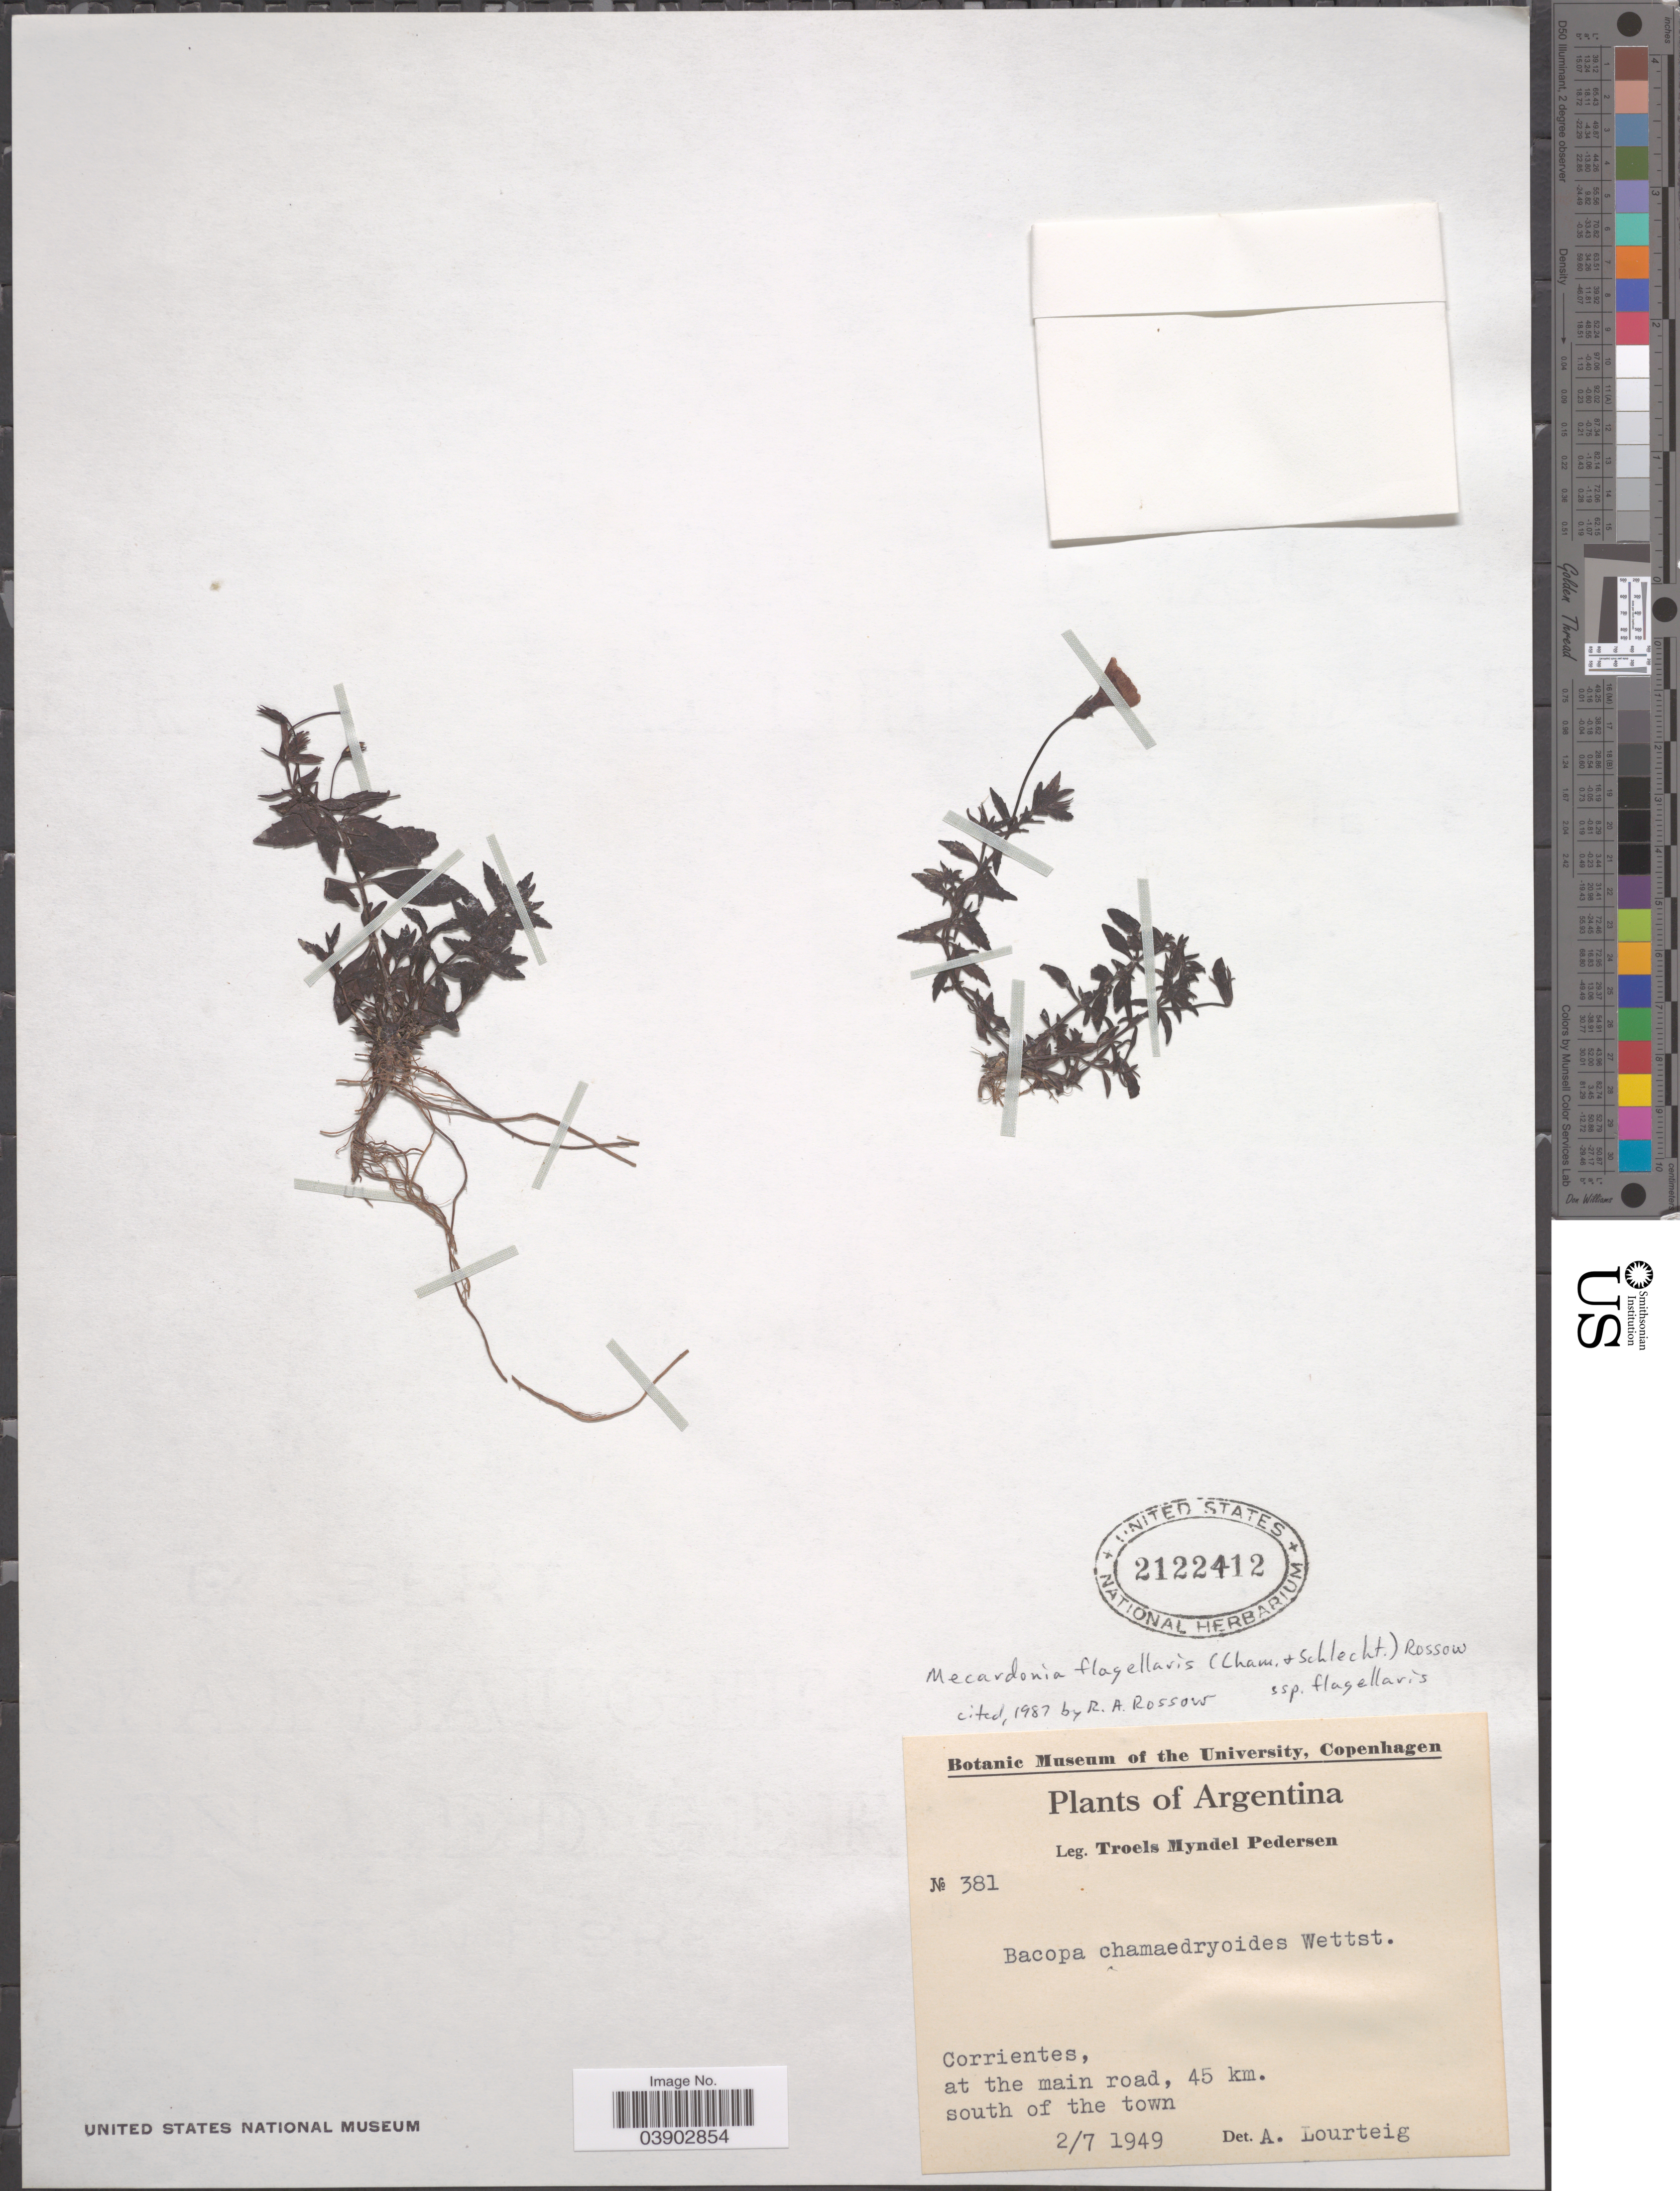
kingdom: Plantae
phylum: Tracheophyta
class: Magnoliopsida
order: Lamiales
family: Plantaginaceae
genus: Mecardonia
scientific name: Mecardonia flagellaris subsp. flagellaris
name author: (Cham. & Schltdl.) Rossow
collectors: T. Pederson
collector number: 381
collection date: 1949-07-02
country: Argentina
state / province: Corrientes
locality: Corrientes, at the main road, 45 km. south of the town.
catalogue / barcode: US 2122412